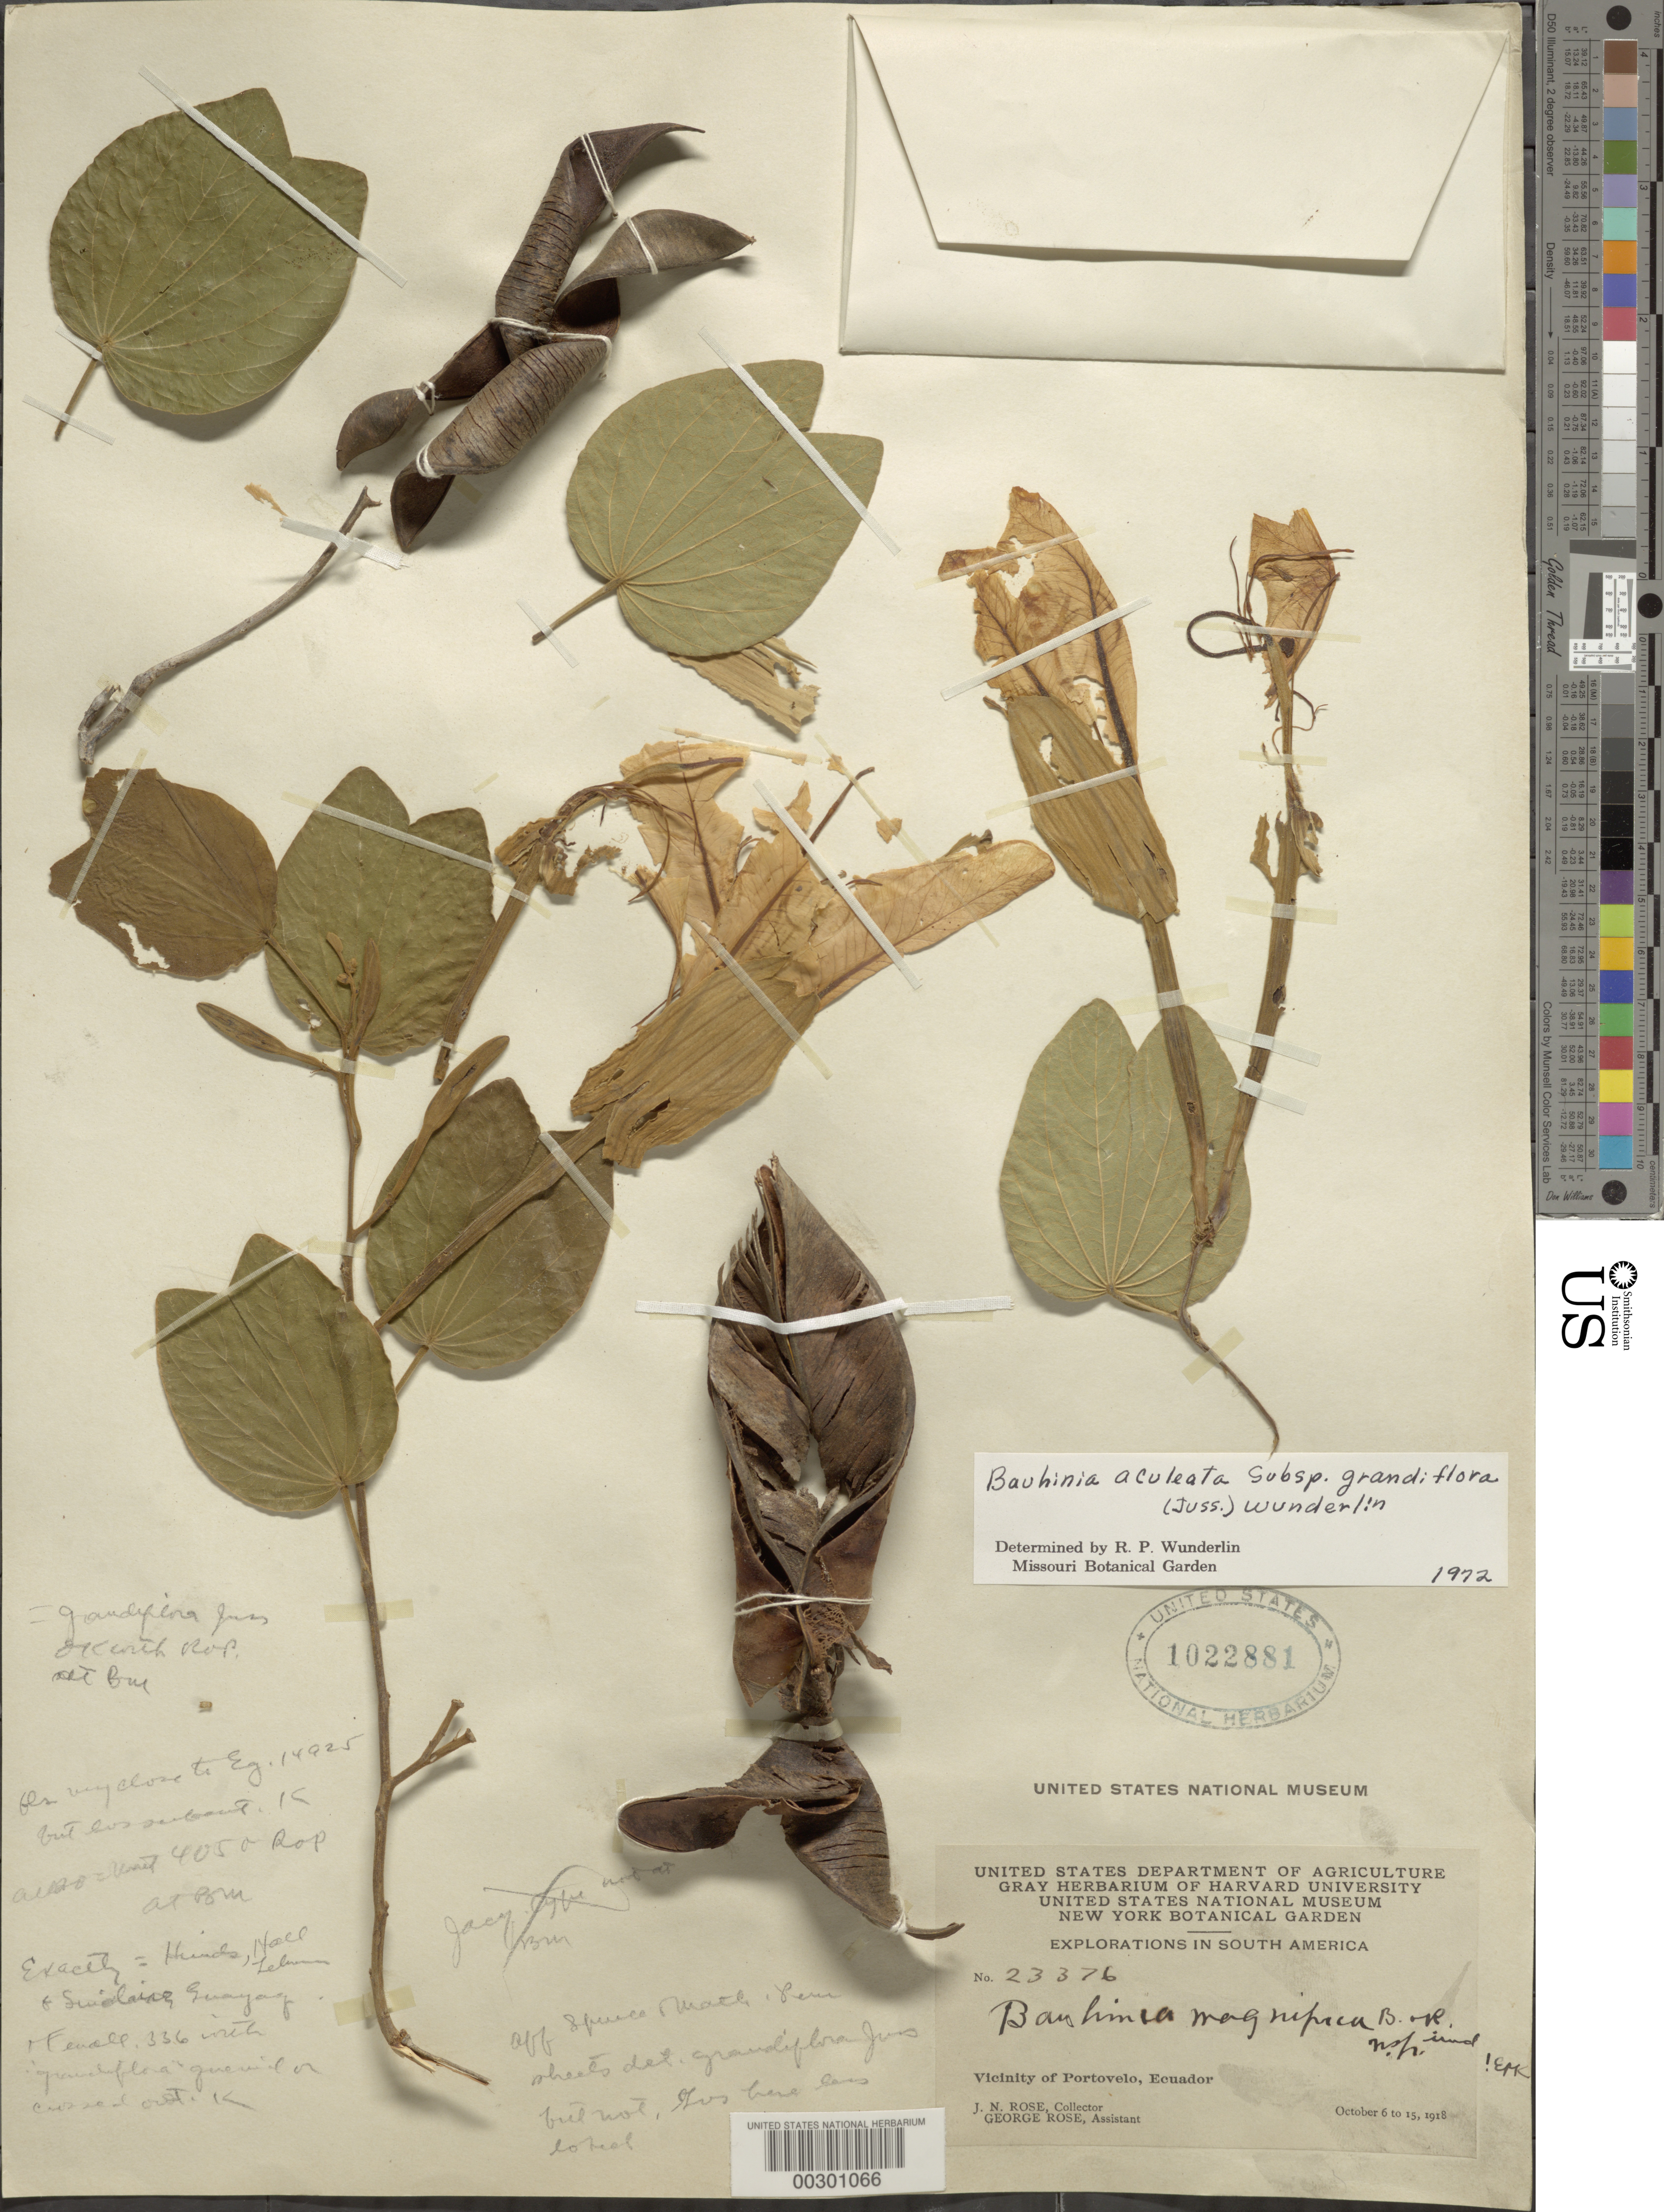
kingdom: Plantae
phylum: Tracheophyta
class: Magnoliopsida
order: Fabales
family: Fabaceae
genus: Bauhinia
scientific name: Bauhinia aculeata subsp. grandiflora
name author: (Juss.) Wunderlin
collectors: J. N. Rose & G. Rose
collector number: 23376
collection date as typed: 06 Oct 1918 to 15 Oct 1918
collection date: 1918-10-06/1918-10-15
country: Ecuador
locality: Portovelo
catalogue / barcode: US 1022881